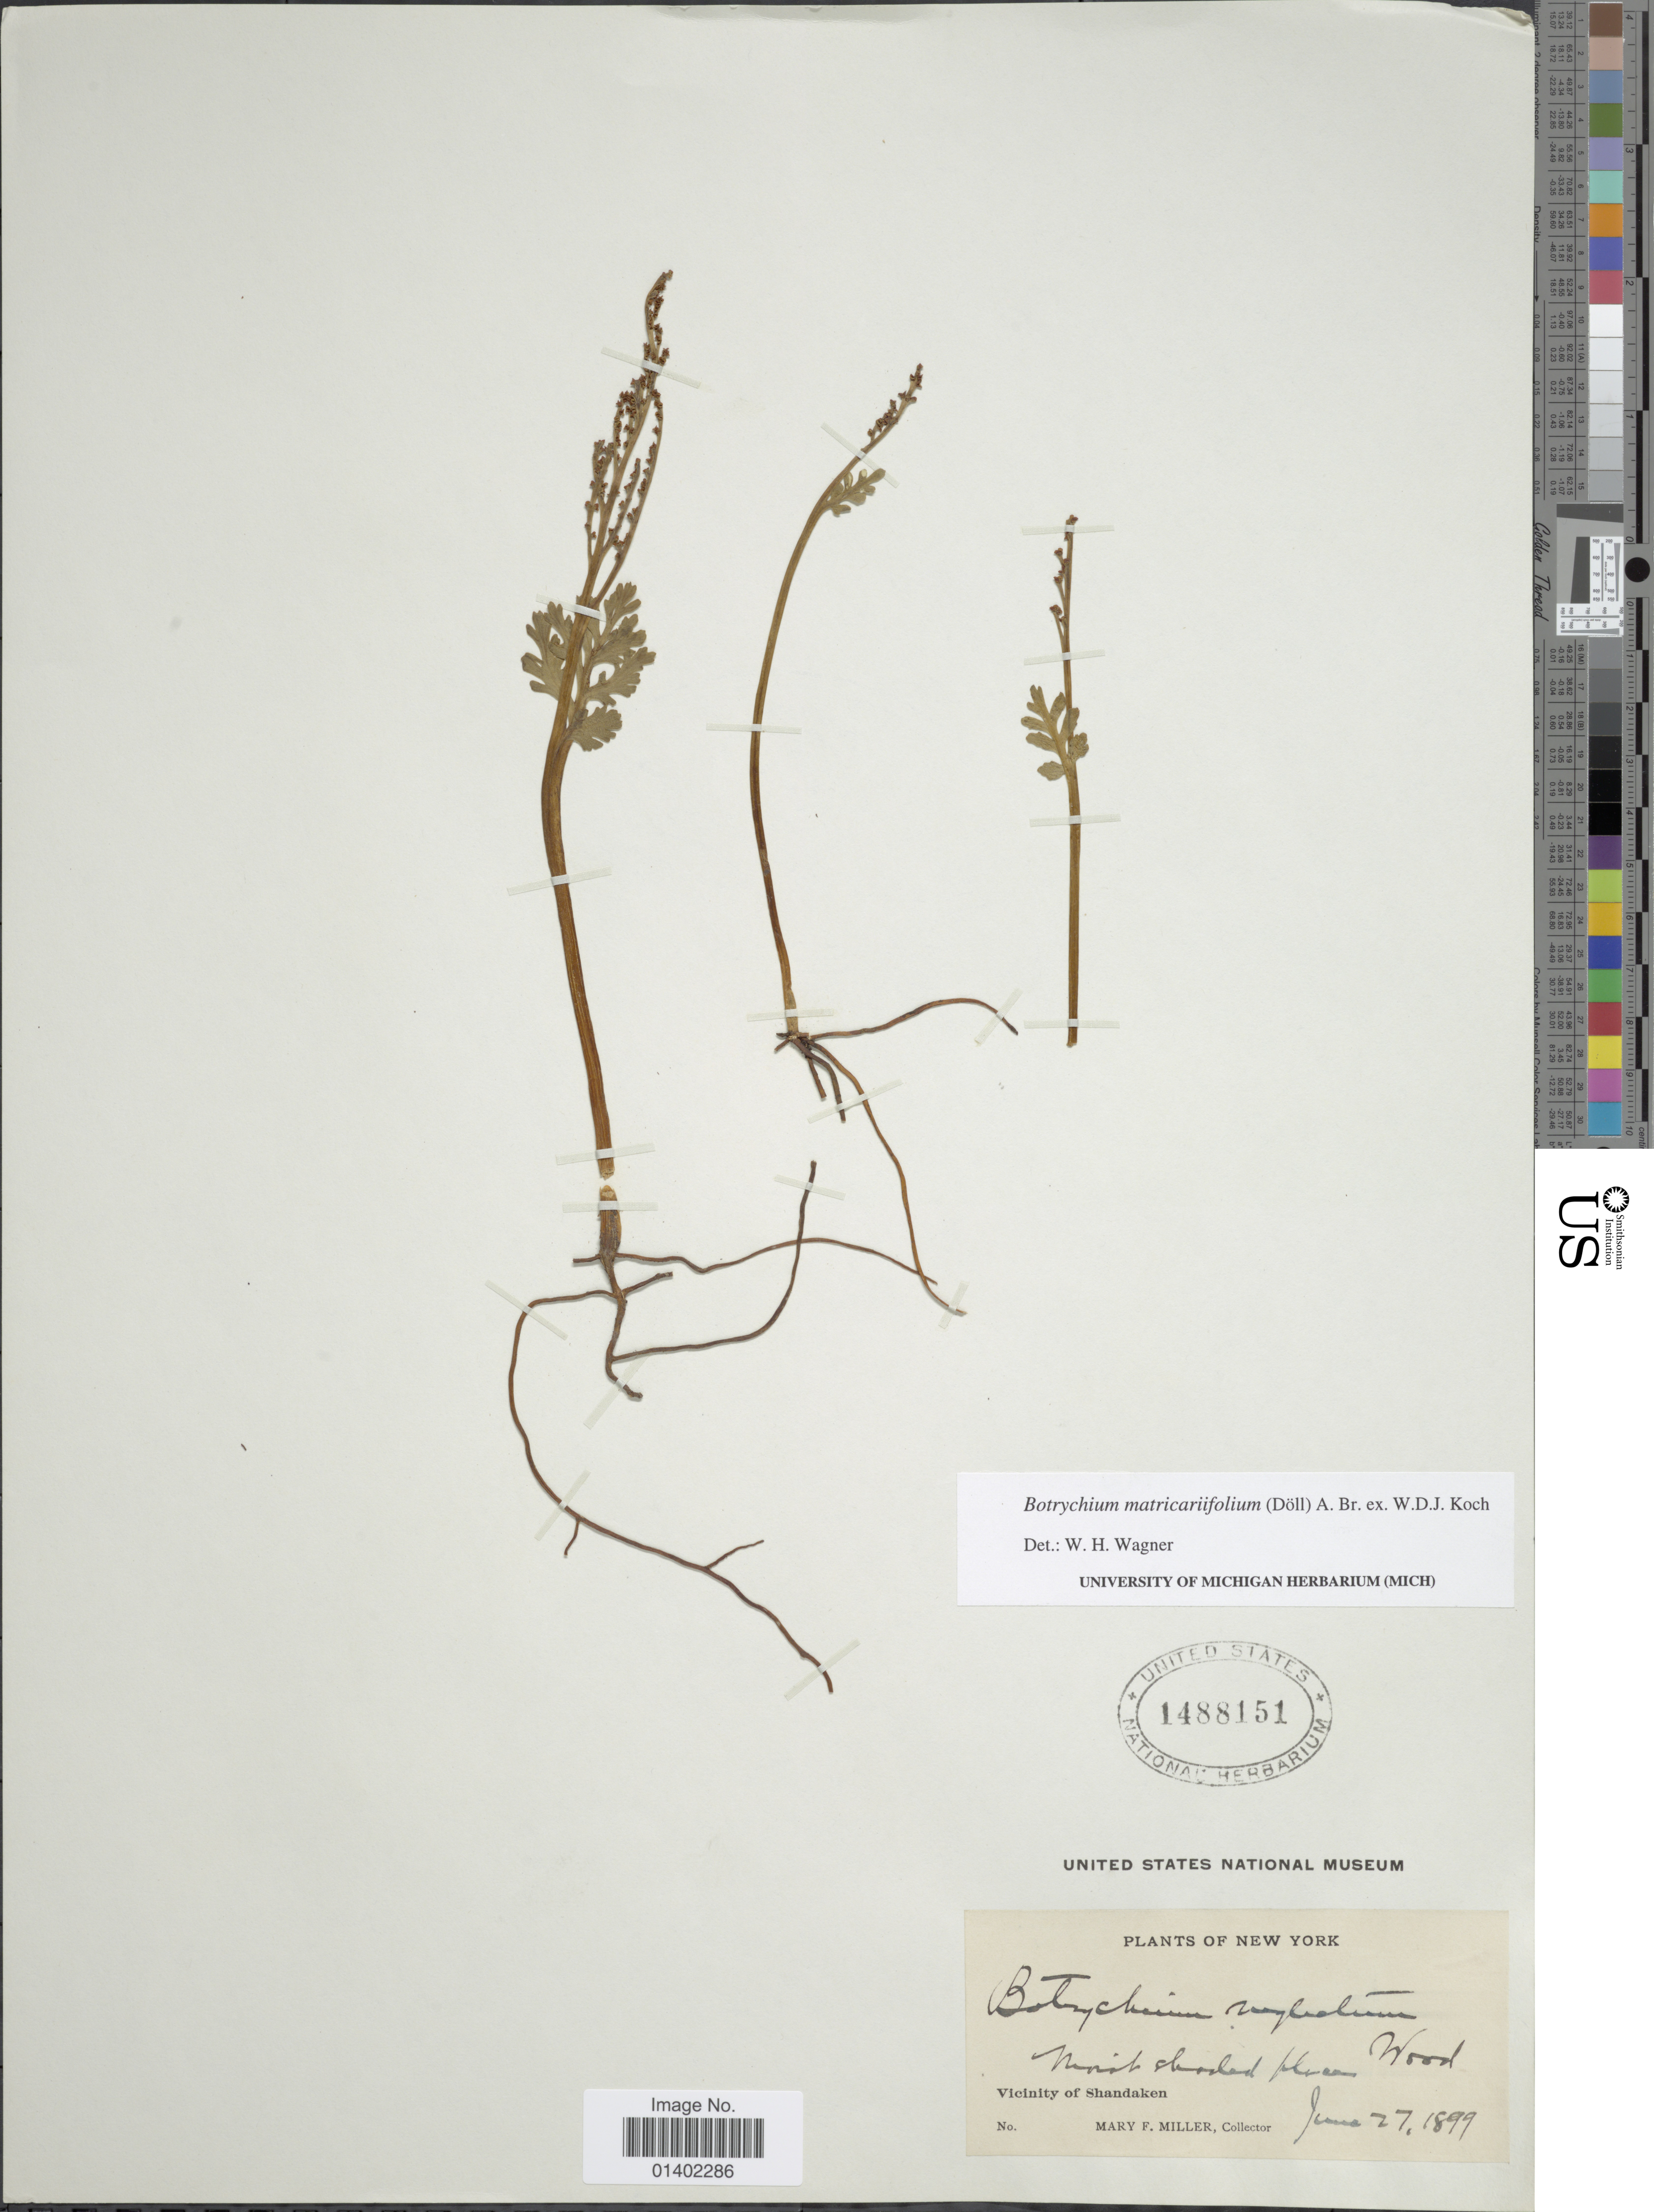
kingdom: Plantae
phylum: Tracheophyta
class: Polypodiopsida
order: Ophioglossales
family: Ophioglossaceae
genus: Botrychium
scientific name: Botrychium matricariifolium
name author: (A. Braun ex Dowell) A. Braun ex Koch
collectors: M. F. Miller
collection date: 1899-06-27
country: United States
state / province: New York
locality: Vicinity of Shandaken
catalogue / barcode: US 1488151